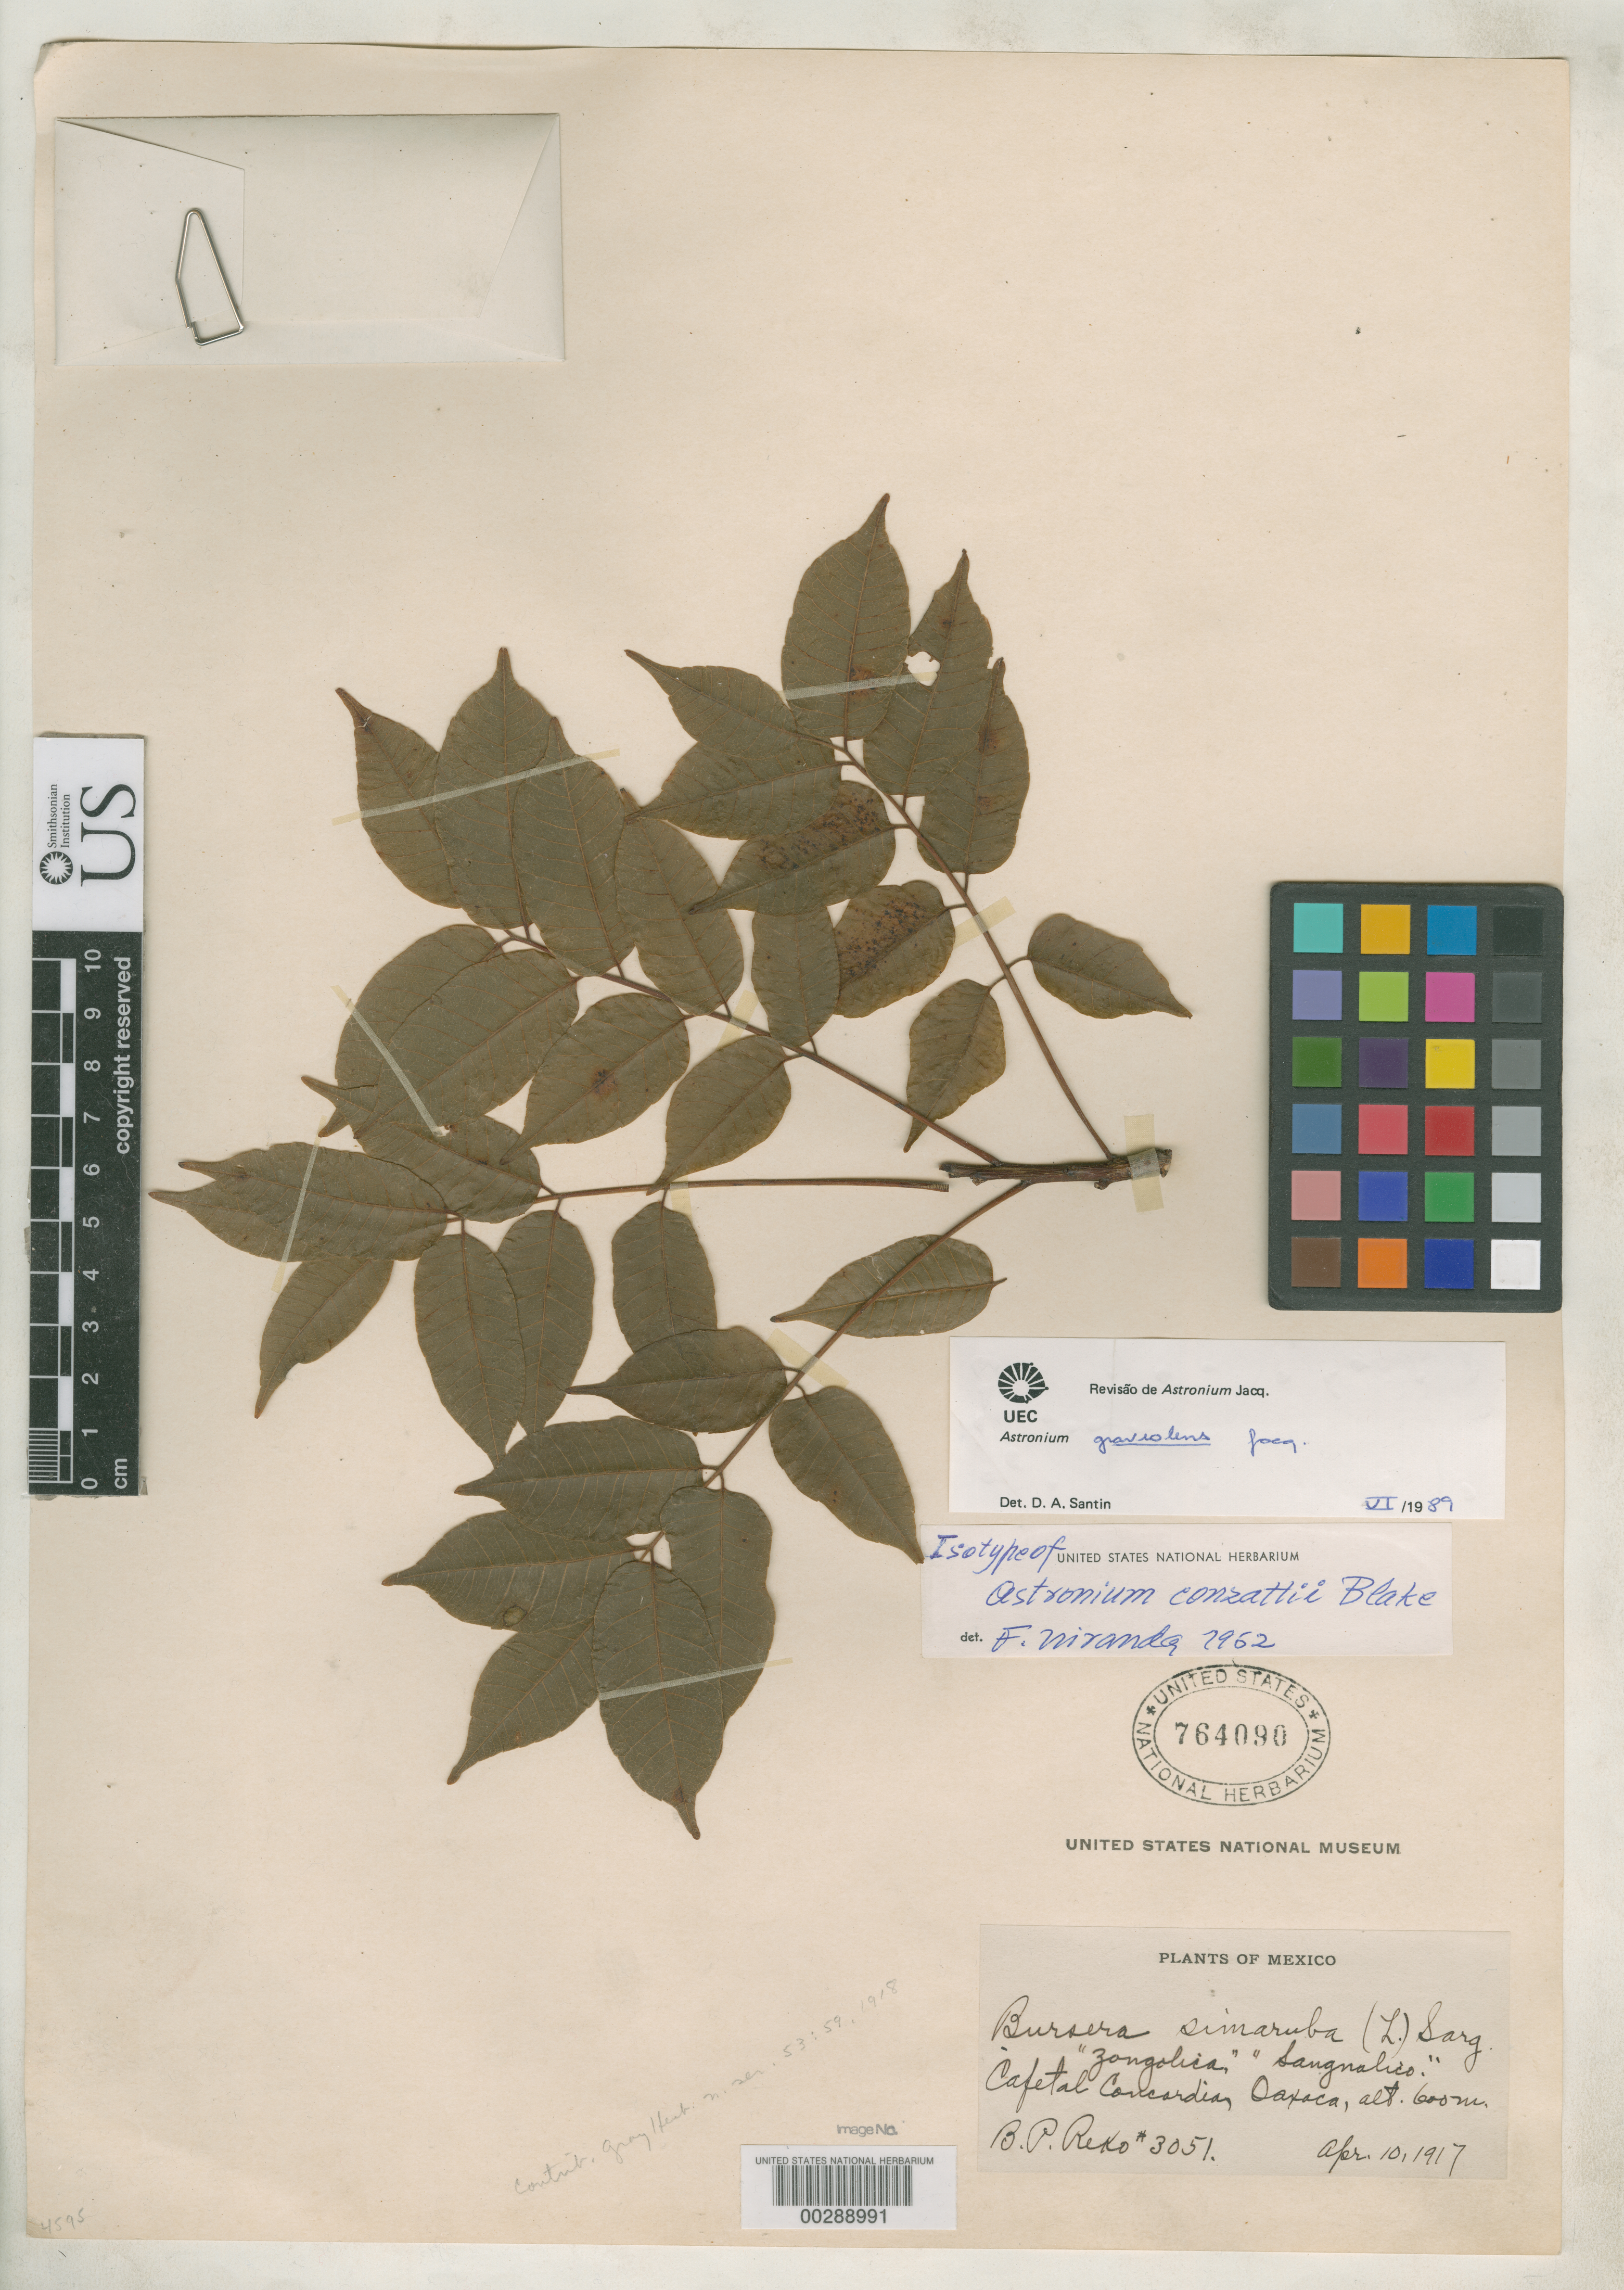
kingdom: Plantae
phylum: Tracheophyta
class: Magnoliopsida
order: Sapindales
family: Anacardiaceae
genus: Astronium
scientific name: Astronium conzattii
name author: S.F. Blake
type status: Isotype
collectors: B. P. Reko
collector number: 3051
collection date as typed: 10 Apr 1917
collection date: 1917-04-10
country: Mexico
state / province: Oaxaca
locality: Cafetal Concardian.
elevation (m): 600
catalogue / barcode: US 764090